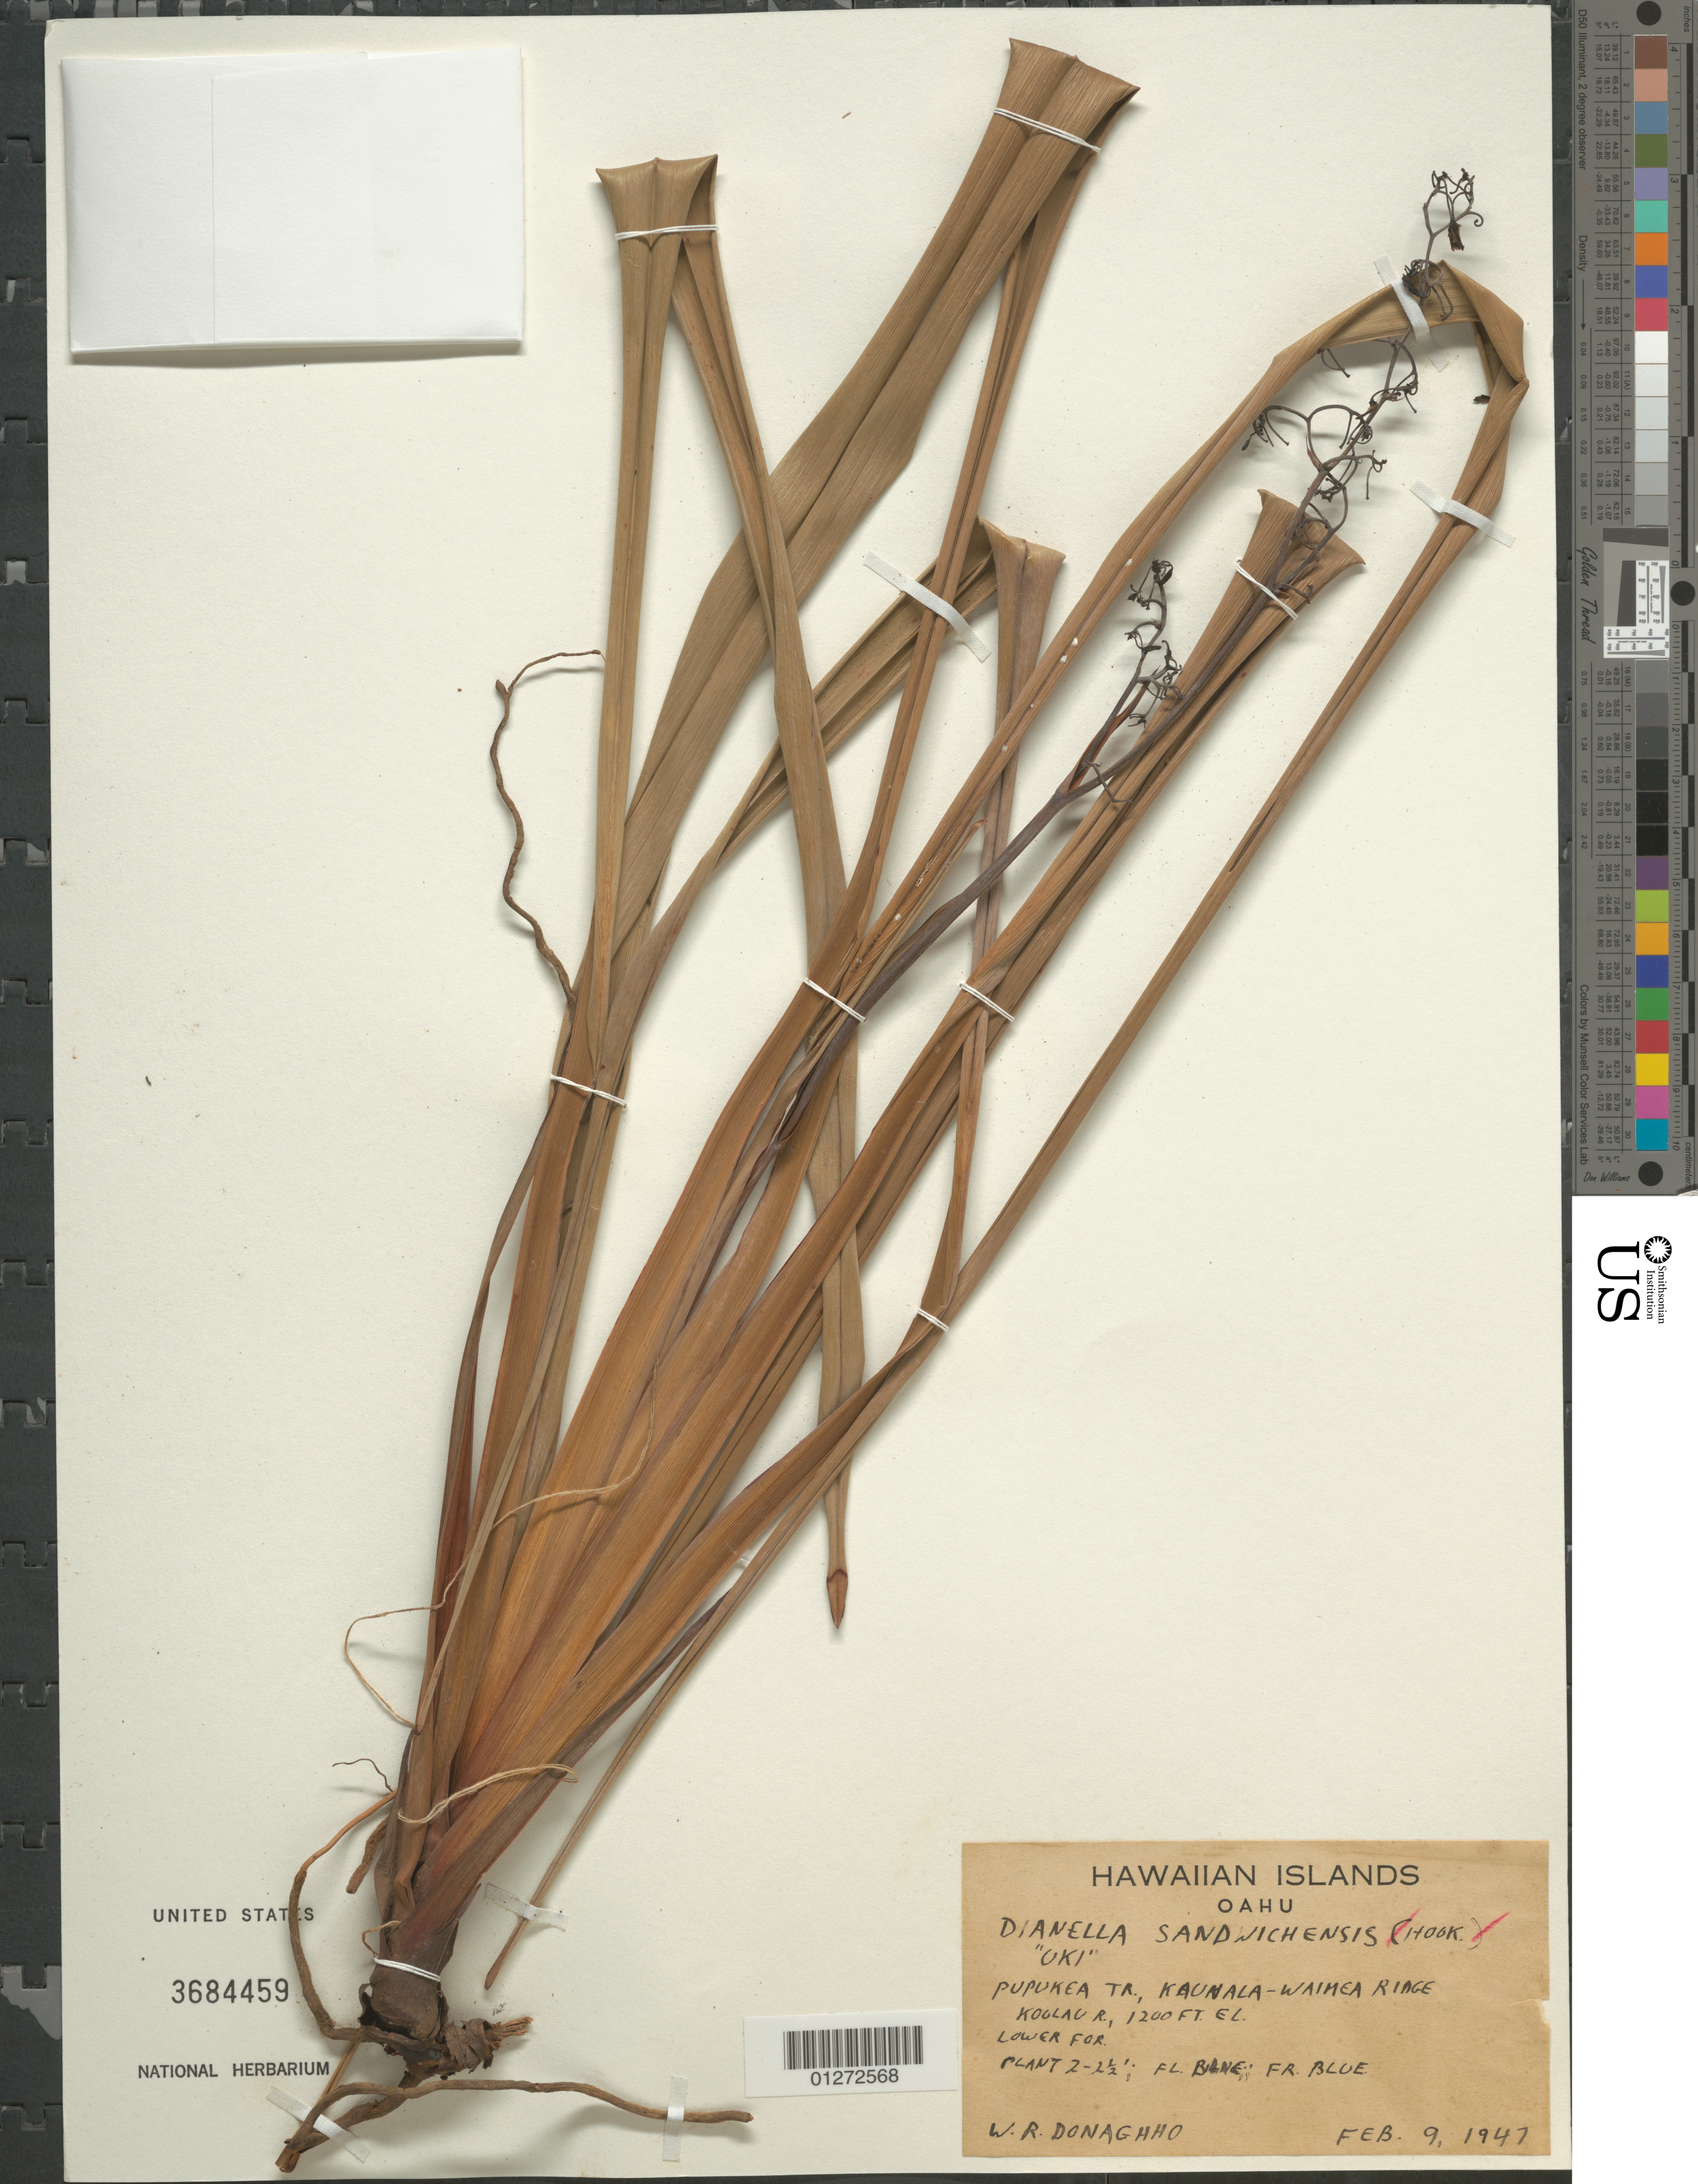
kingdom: Plantae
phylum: Tracheophyta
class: Liliopsida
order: Asparagales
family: Asphodelaceae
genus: Dianella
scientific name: Dianella sandwicensis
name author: Hook. & Arn.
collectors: W. Donaghho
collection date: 1947-02-09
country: United States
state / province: Hawaii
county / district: Honolulu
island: Oahu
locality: Pupukea Tr., Kaunala-Waimea Ridge, Koolau Range.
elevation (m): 366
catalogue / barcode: US 3684459